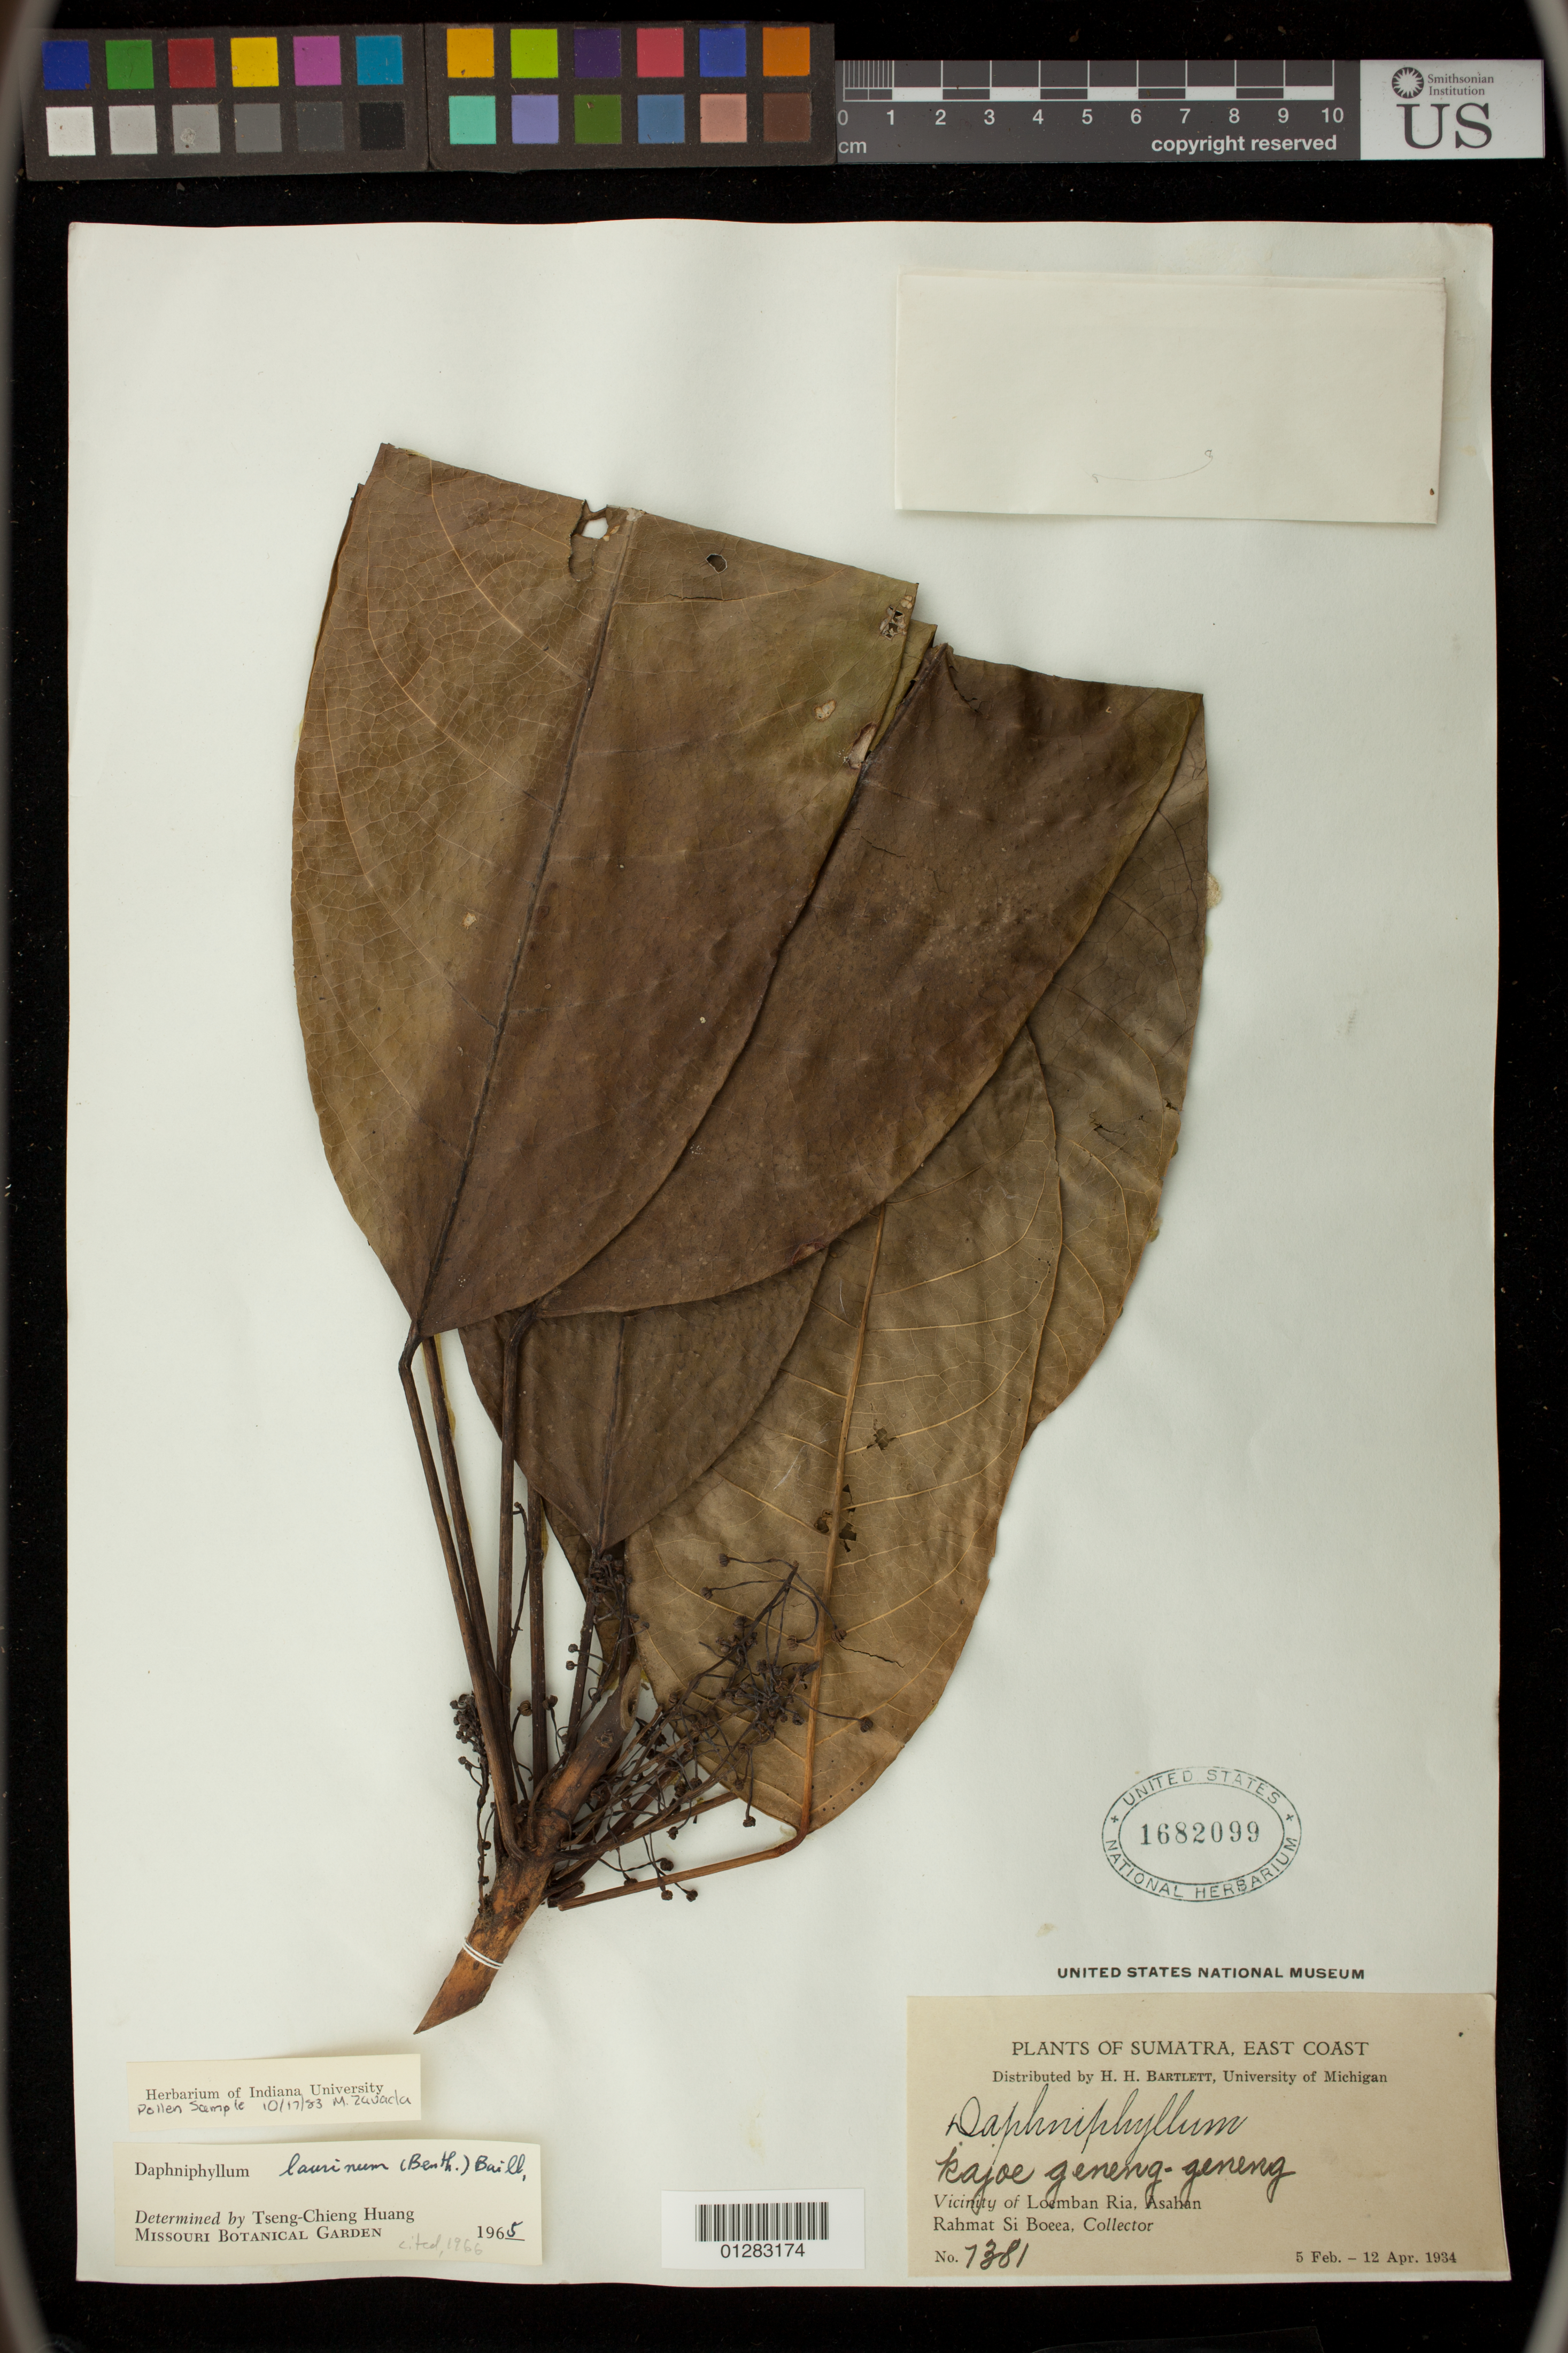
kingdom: Plantae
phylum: Tracheophyta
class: Magnoliopsida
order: Saxifragales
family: Daphniphyllaceae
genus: Daphniphyllum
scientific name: Daphniphyllum laurinum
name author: (Benth.) Baill.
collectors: Rahmat Si Boeea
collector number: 7381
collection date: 1934-02-05/1934-04-12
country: Indonesia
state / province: Sumatra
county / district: Sumatera Utara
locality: Vicinity of Loemban Ria, Asahan, East Coast Sumatra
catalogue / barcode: US 1682099